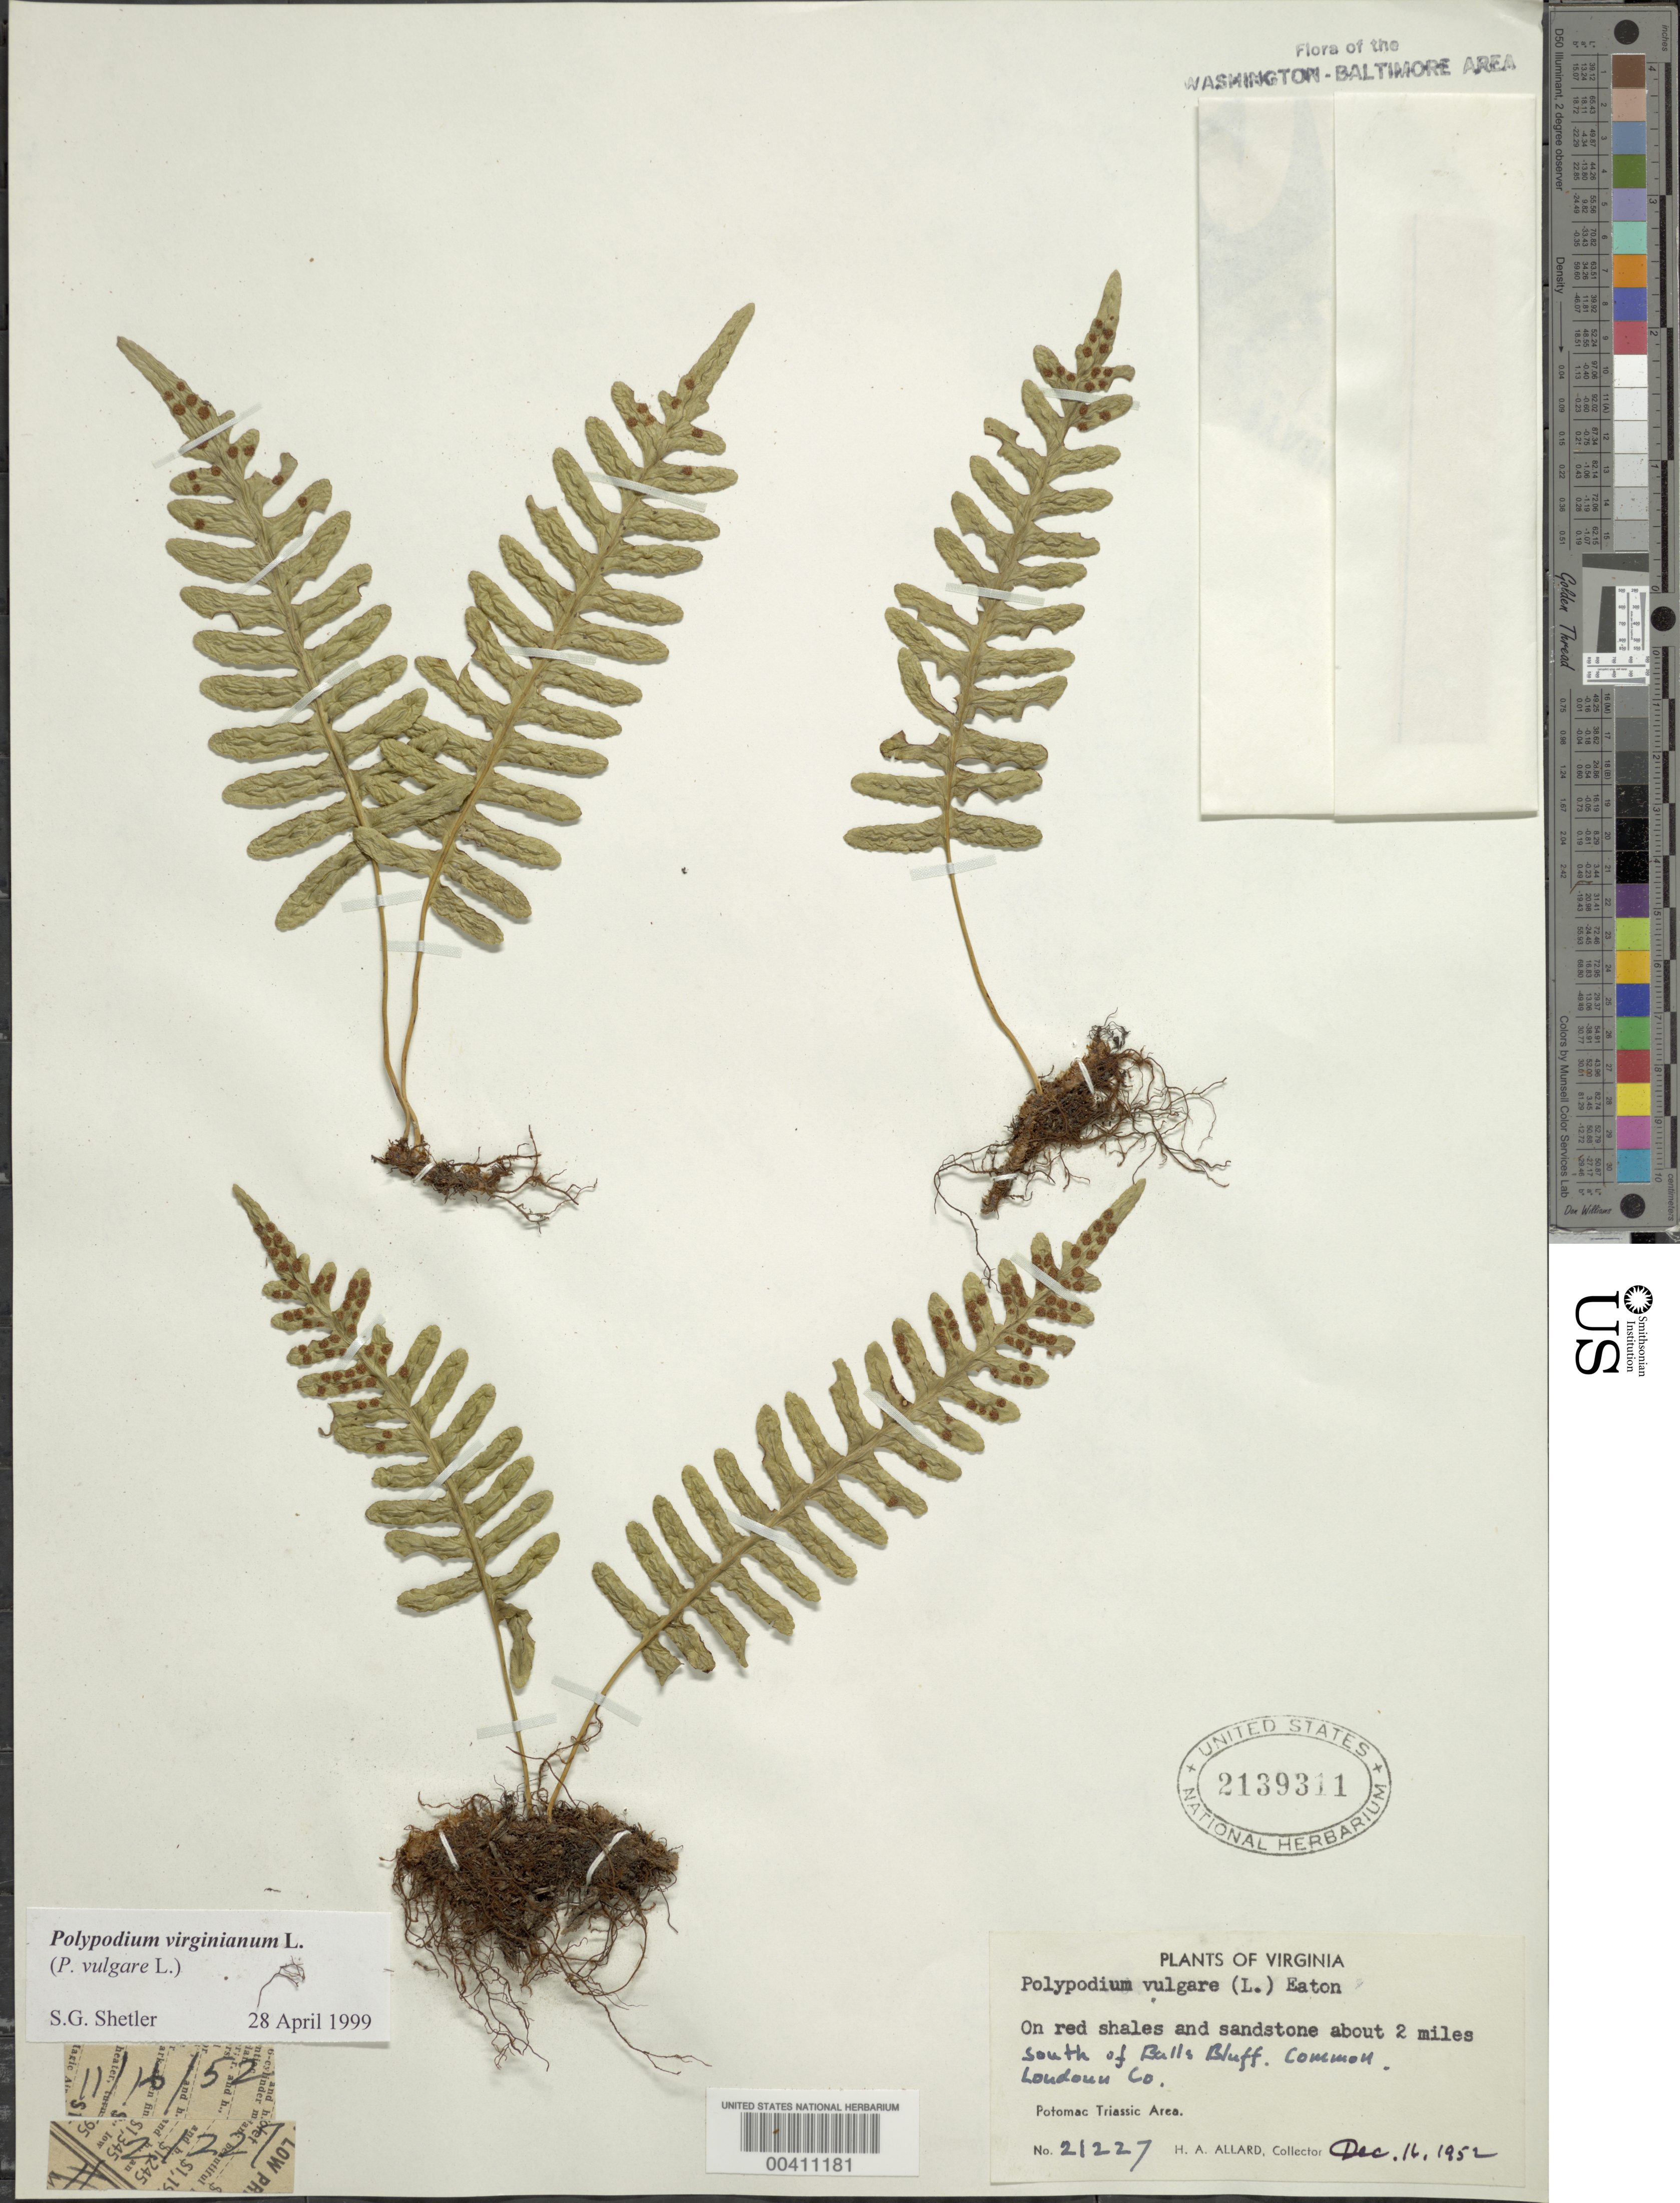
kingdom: Plantae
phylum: Tracheophyta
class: Polypodiopsida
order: Polypodiales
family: Polypodiaceae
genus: Polypodium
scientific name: Polypodium virginianum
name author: L.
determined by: Shetler, Stanwyn G., (US), NMNH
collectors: H. A. Allard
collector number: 21227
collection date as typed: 16 Dec 1952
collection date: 1952-12-16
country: United States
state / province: Virginia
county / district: Loudoun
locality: South of Balls Bluff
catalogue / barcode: US 2139311